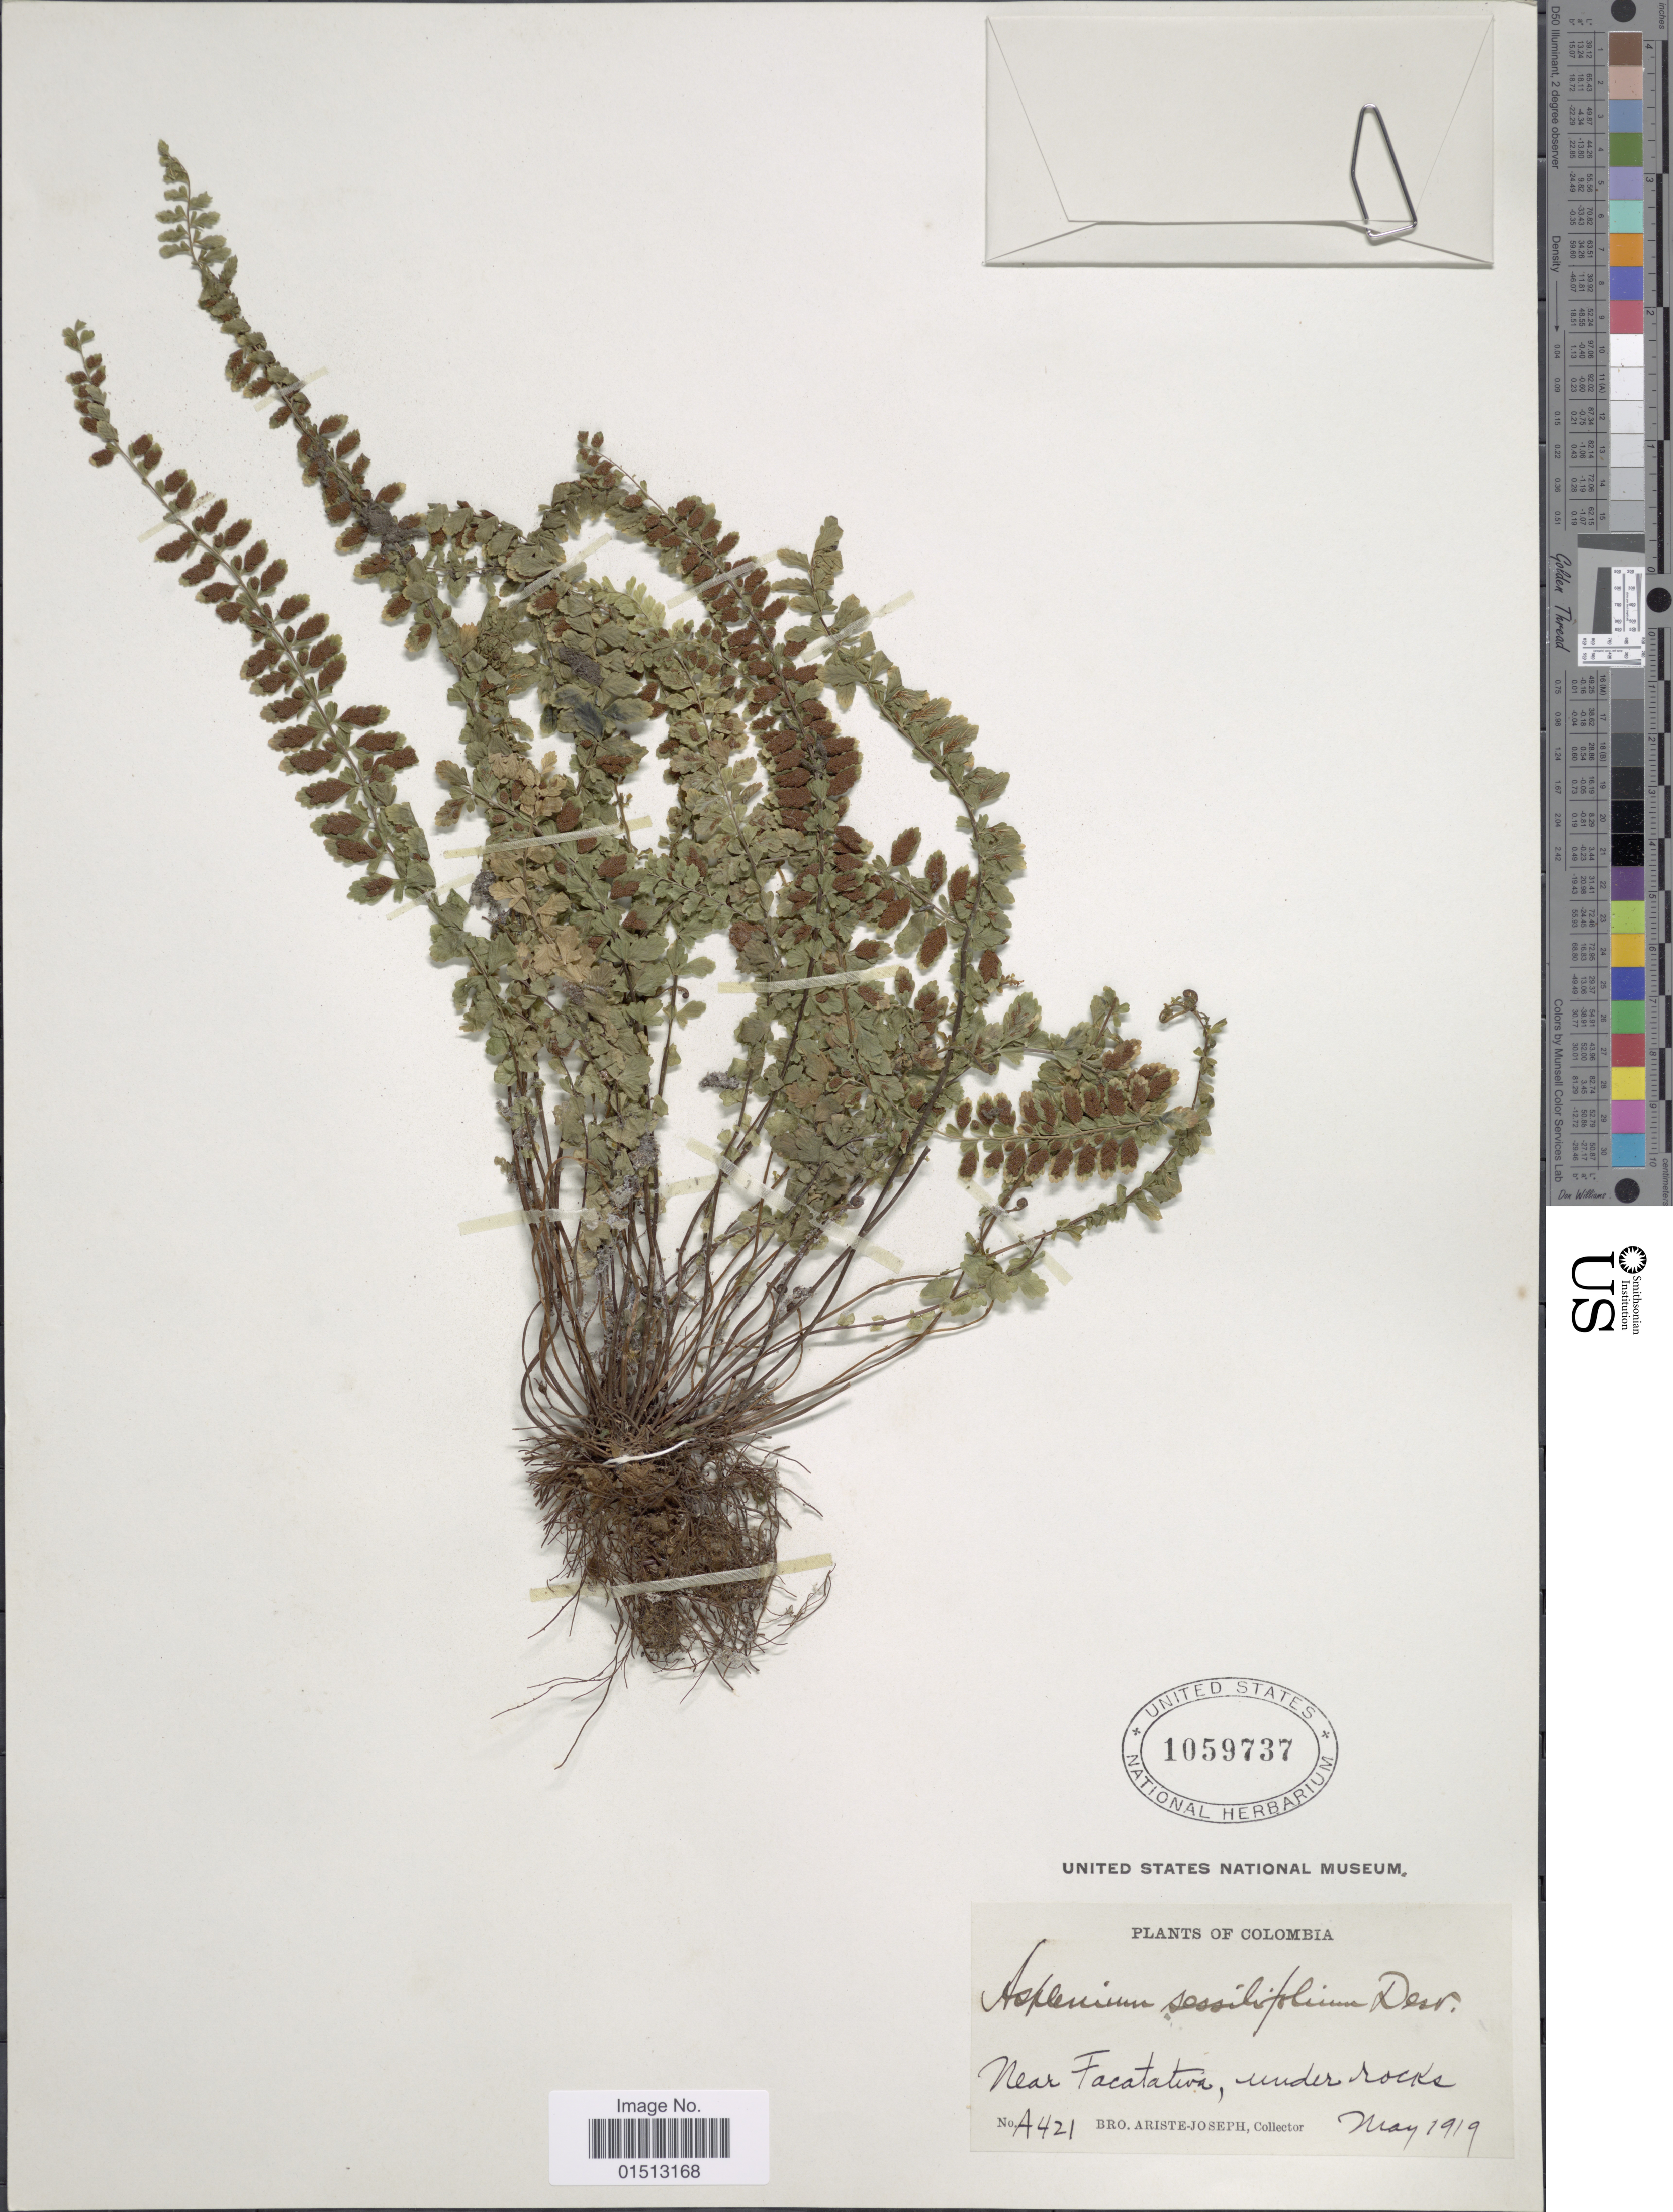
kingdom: Plantae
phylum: Tracheophyta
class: Polypodiopsida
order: Polypodiales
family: Aspleniaceae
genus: Asplenium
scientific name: Asplenium sessilifolium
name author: Desv.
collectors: Bro. Ariste-Joseph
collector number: A421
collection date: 1919-05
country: Colombia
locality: Near Facatativa, under rocks.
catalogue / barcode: US 1059737